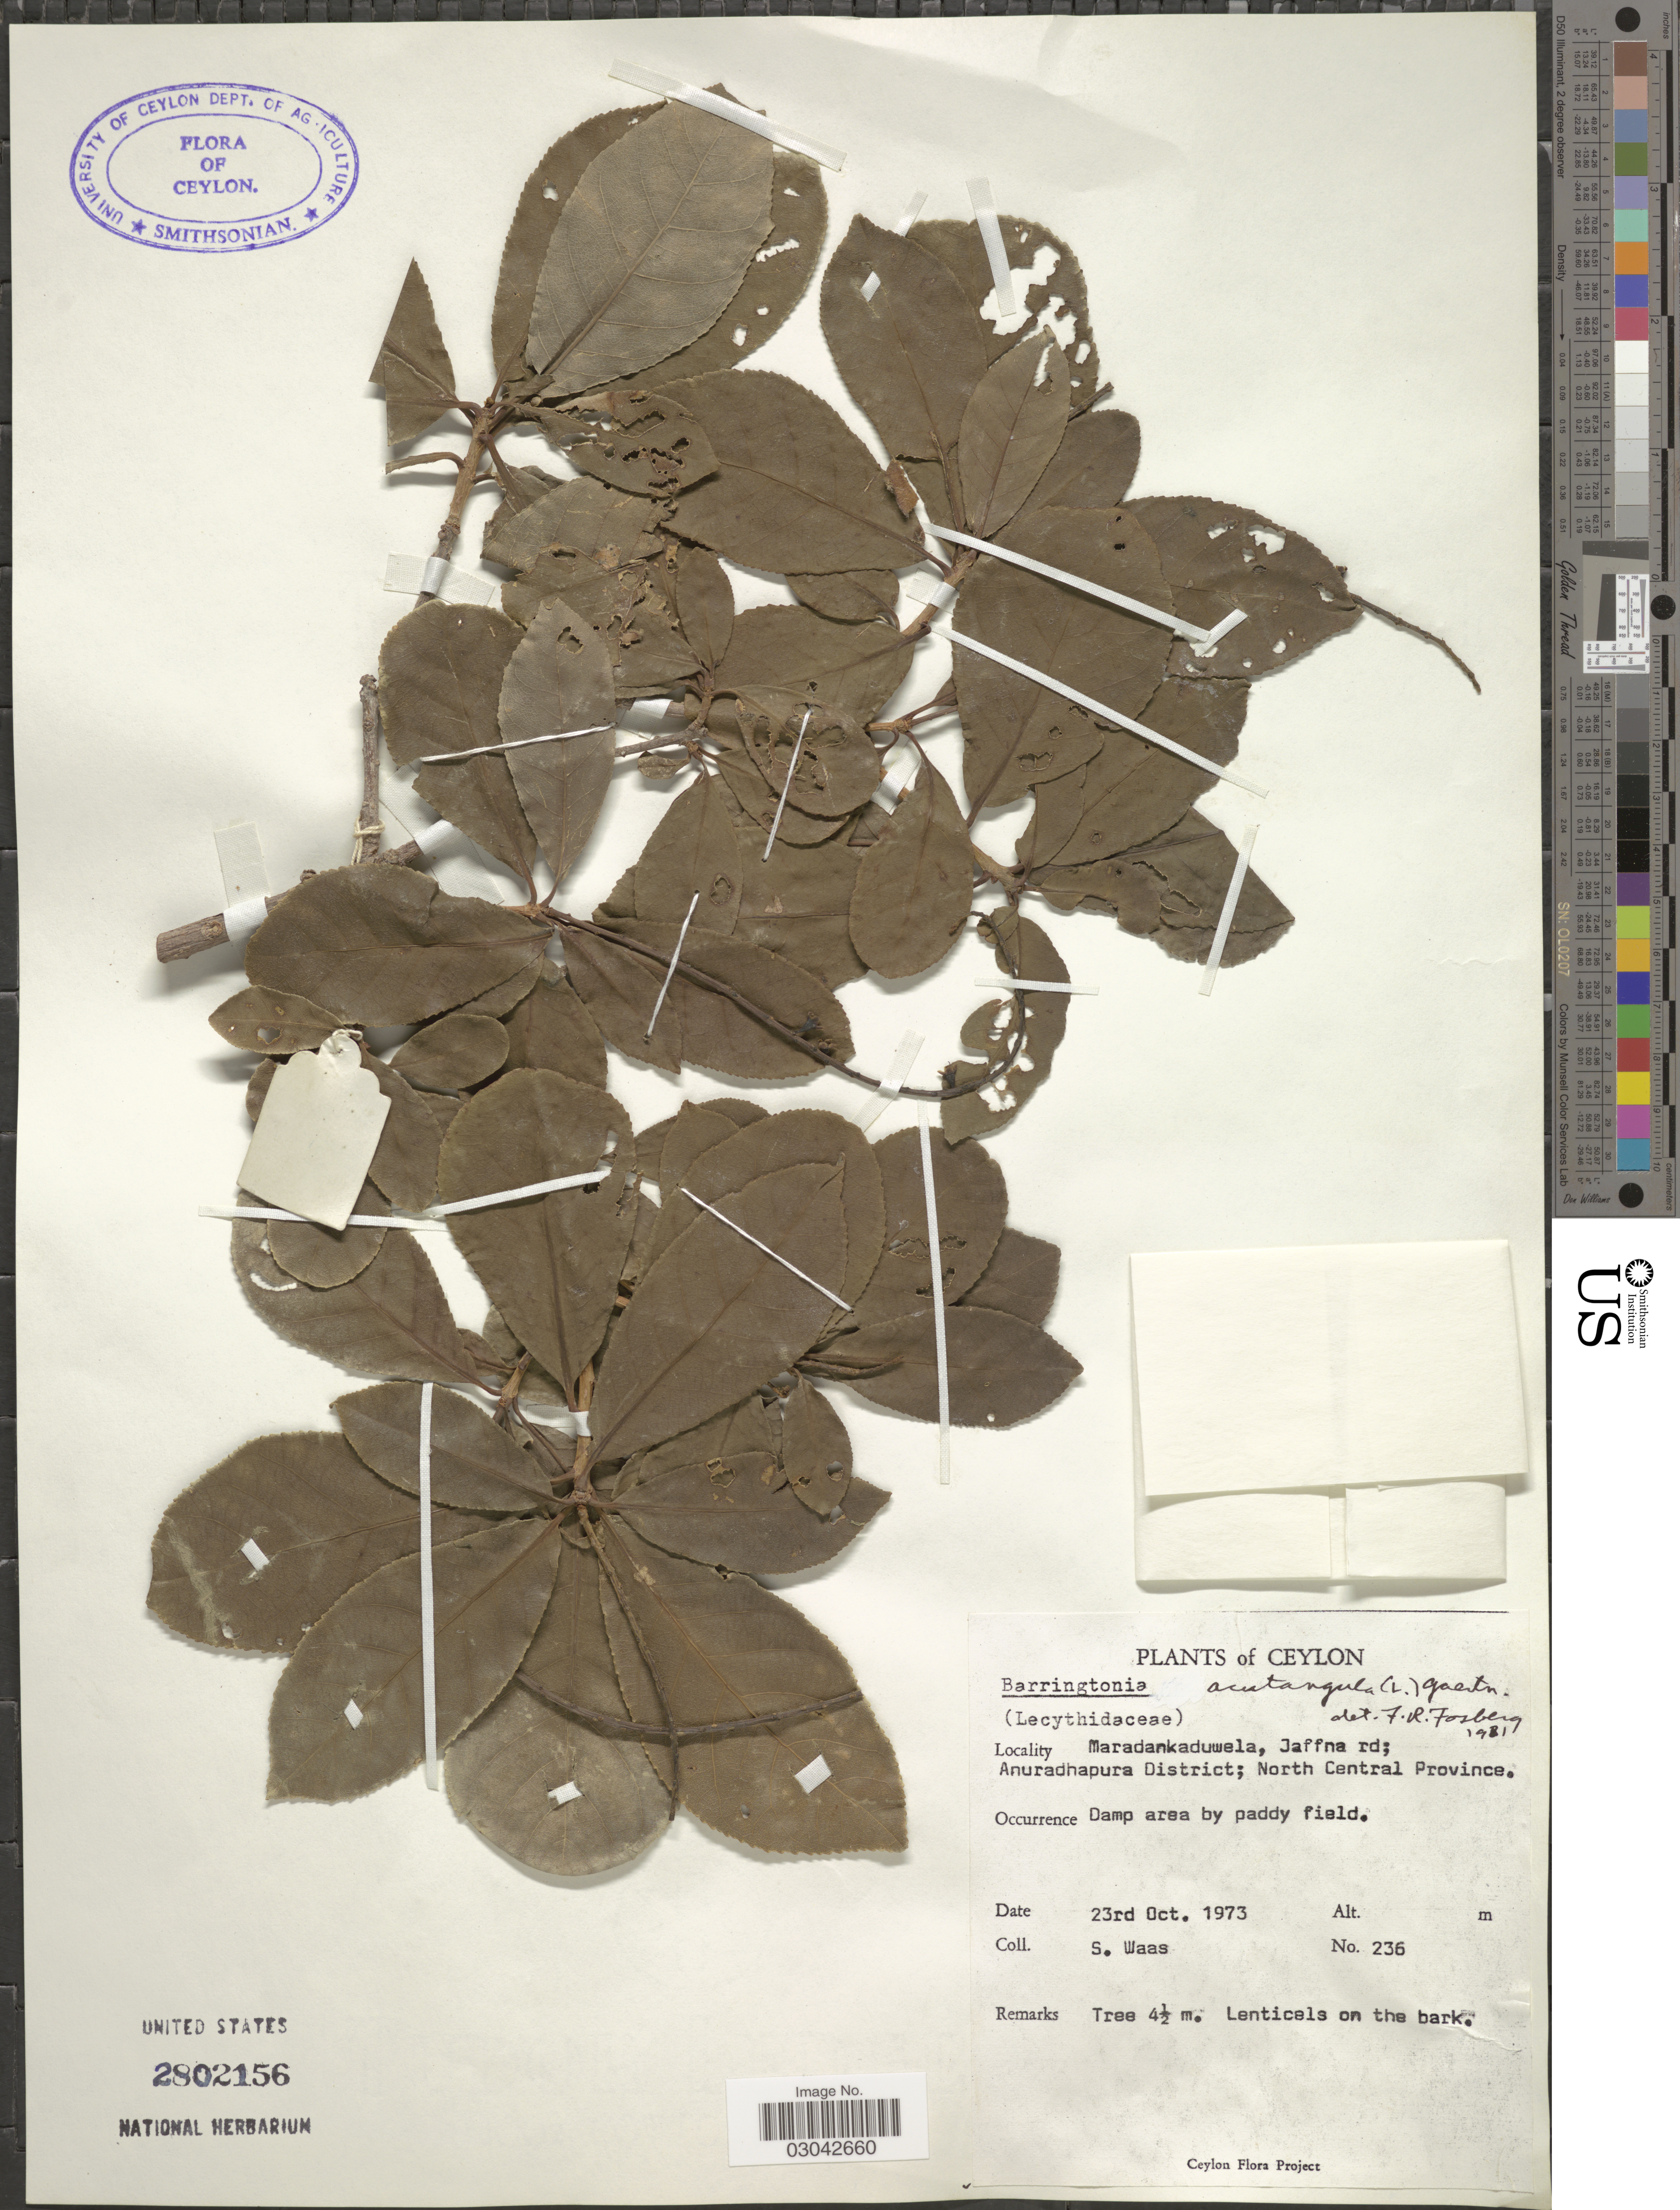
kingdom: Plantae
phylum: Tracheophyta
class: Magnoliopsida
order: Ericales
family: Lecythidaceae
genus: Barringtonia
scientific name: Barringtonia acutangula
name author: (L.) Gaertn.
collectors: S. Waas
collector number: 236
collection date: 1973-10-23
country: Sri Lanka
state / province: North Central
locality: Ceylon. Maradankaduwela, Jaffna rd; Anuradhapura District.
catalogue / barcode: US 2802156